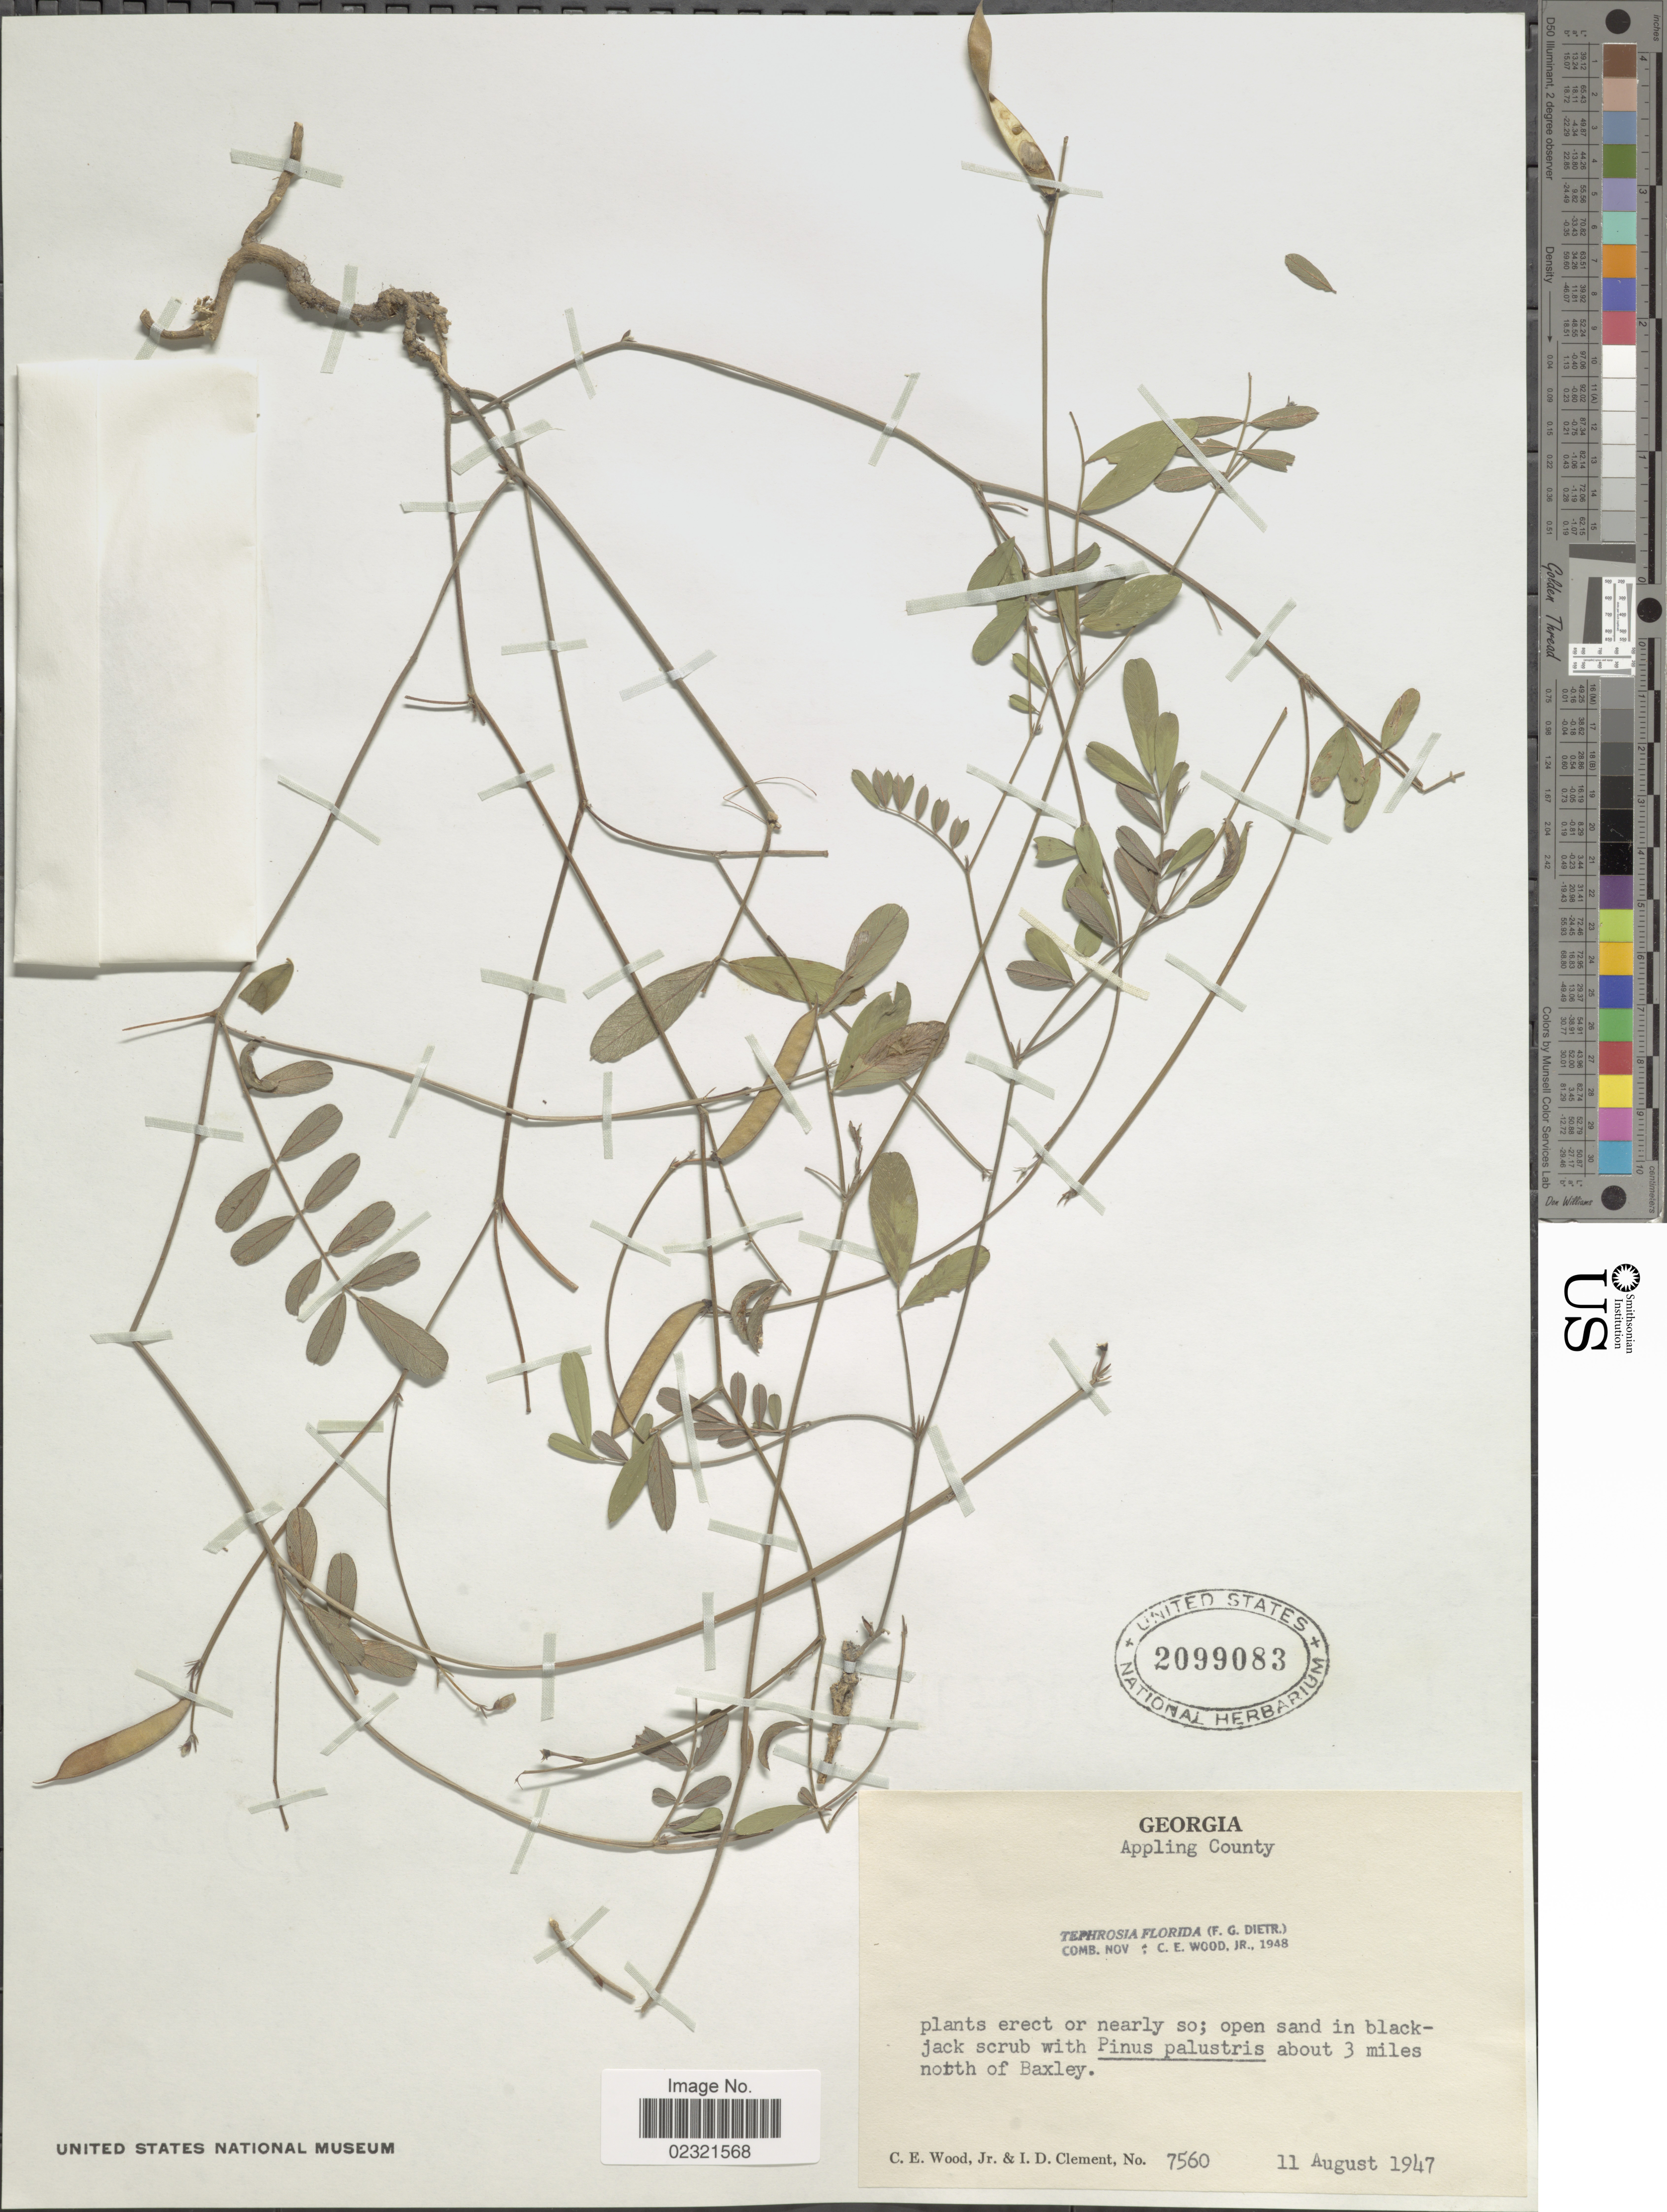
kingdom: Plantae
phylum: Tracheophyta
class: Magnoliopsida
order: Fabales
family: Fabaceae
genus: Tephrosia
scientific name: Tephrosia florida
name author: (Dietr.) C.E. Wood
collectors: C. Wood & I. Clement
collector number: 7560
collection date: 1947-08-11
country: United States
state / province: Georgia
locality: Appling County. About 3 miles north of Baxley.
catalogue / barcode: US 2099083